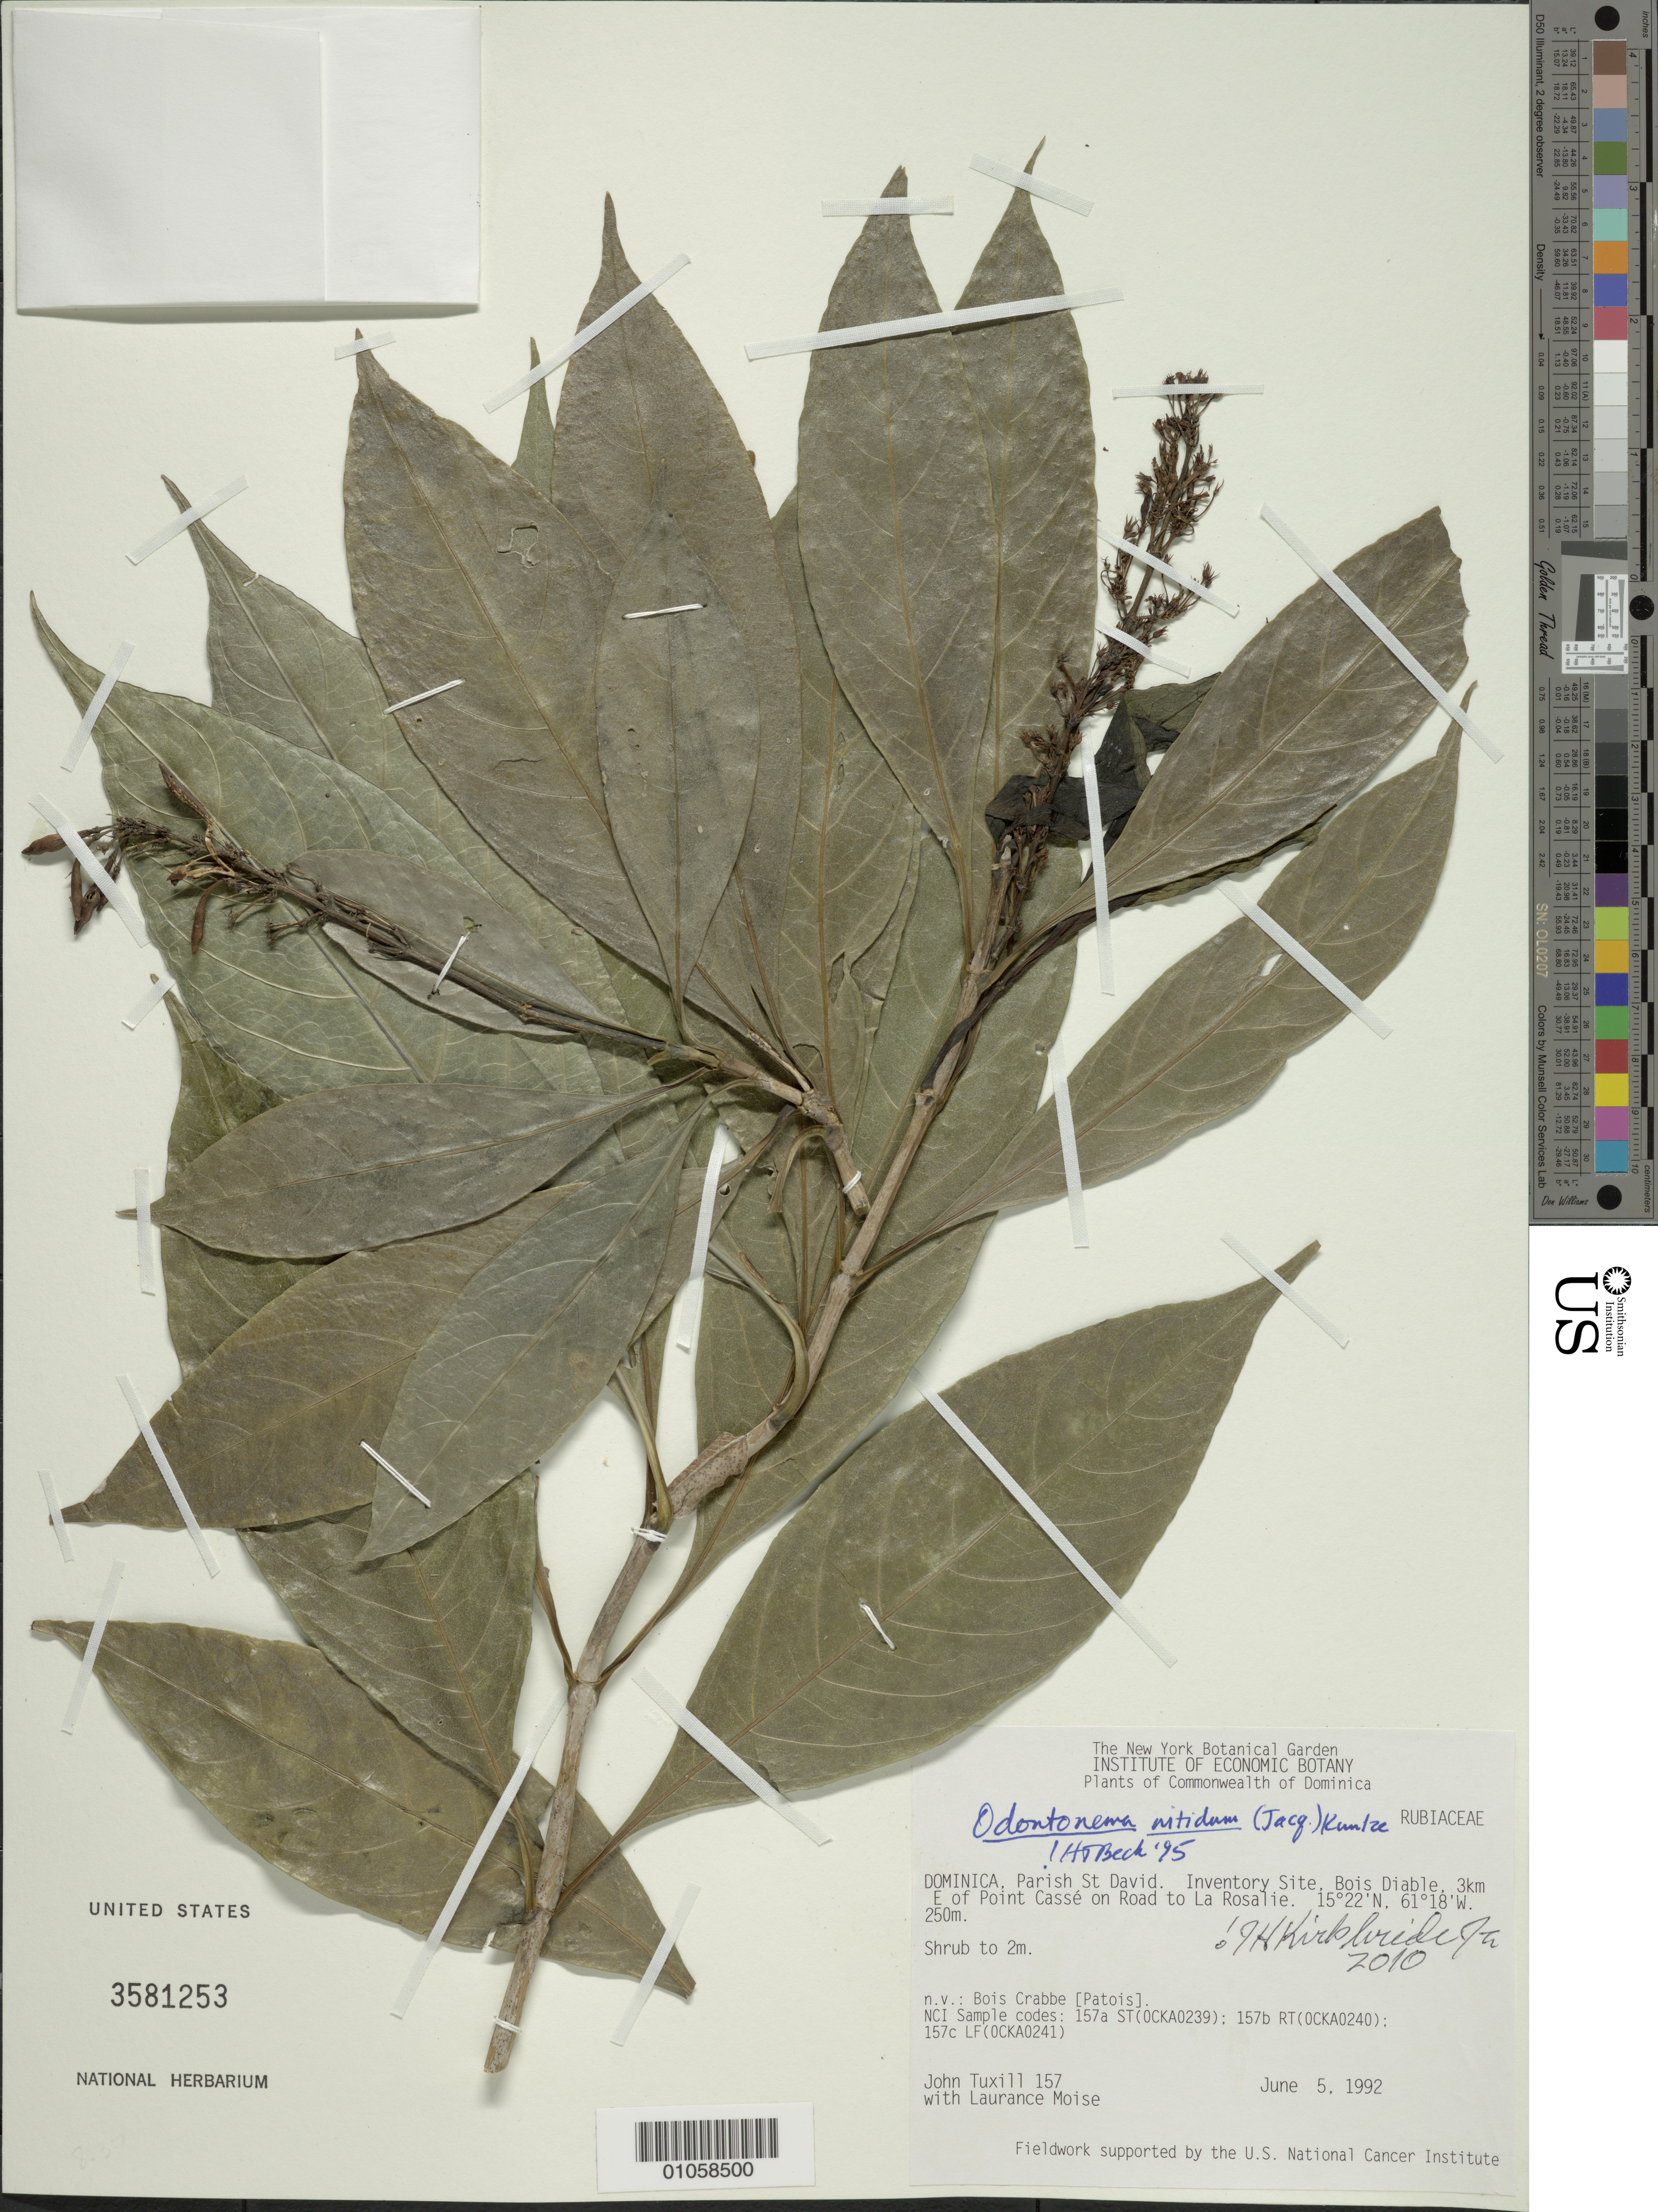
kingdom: Plantae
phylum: Tracheophyta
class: Magnoliopsida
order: Lamiales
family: Acanthaceae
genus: Odontonema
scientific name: Odontonema nitidum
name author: (Jacq.) Kuntze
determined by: Kirkbride, J. H.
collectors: J. L. Tuxill & L. Moise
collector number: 157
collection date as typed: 05 Jun 1992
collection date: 1992-06-05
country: Dominica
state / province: St. David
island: Dominica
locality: Inventory Site, Bois Diable, 3 km E of Point Cassé on road to La Rosalie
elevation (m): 250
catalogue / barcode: US 3581253